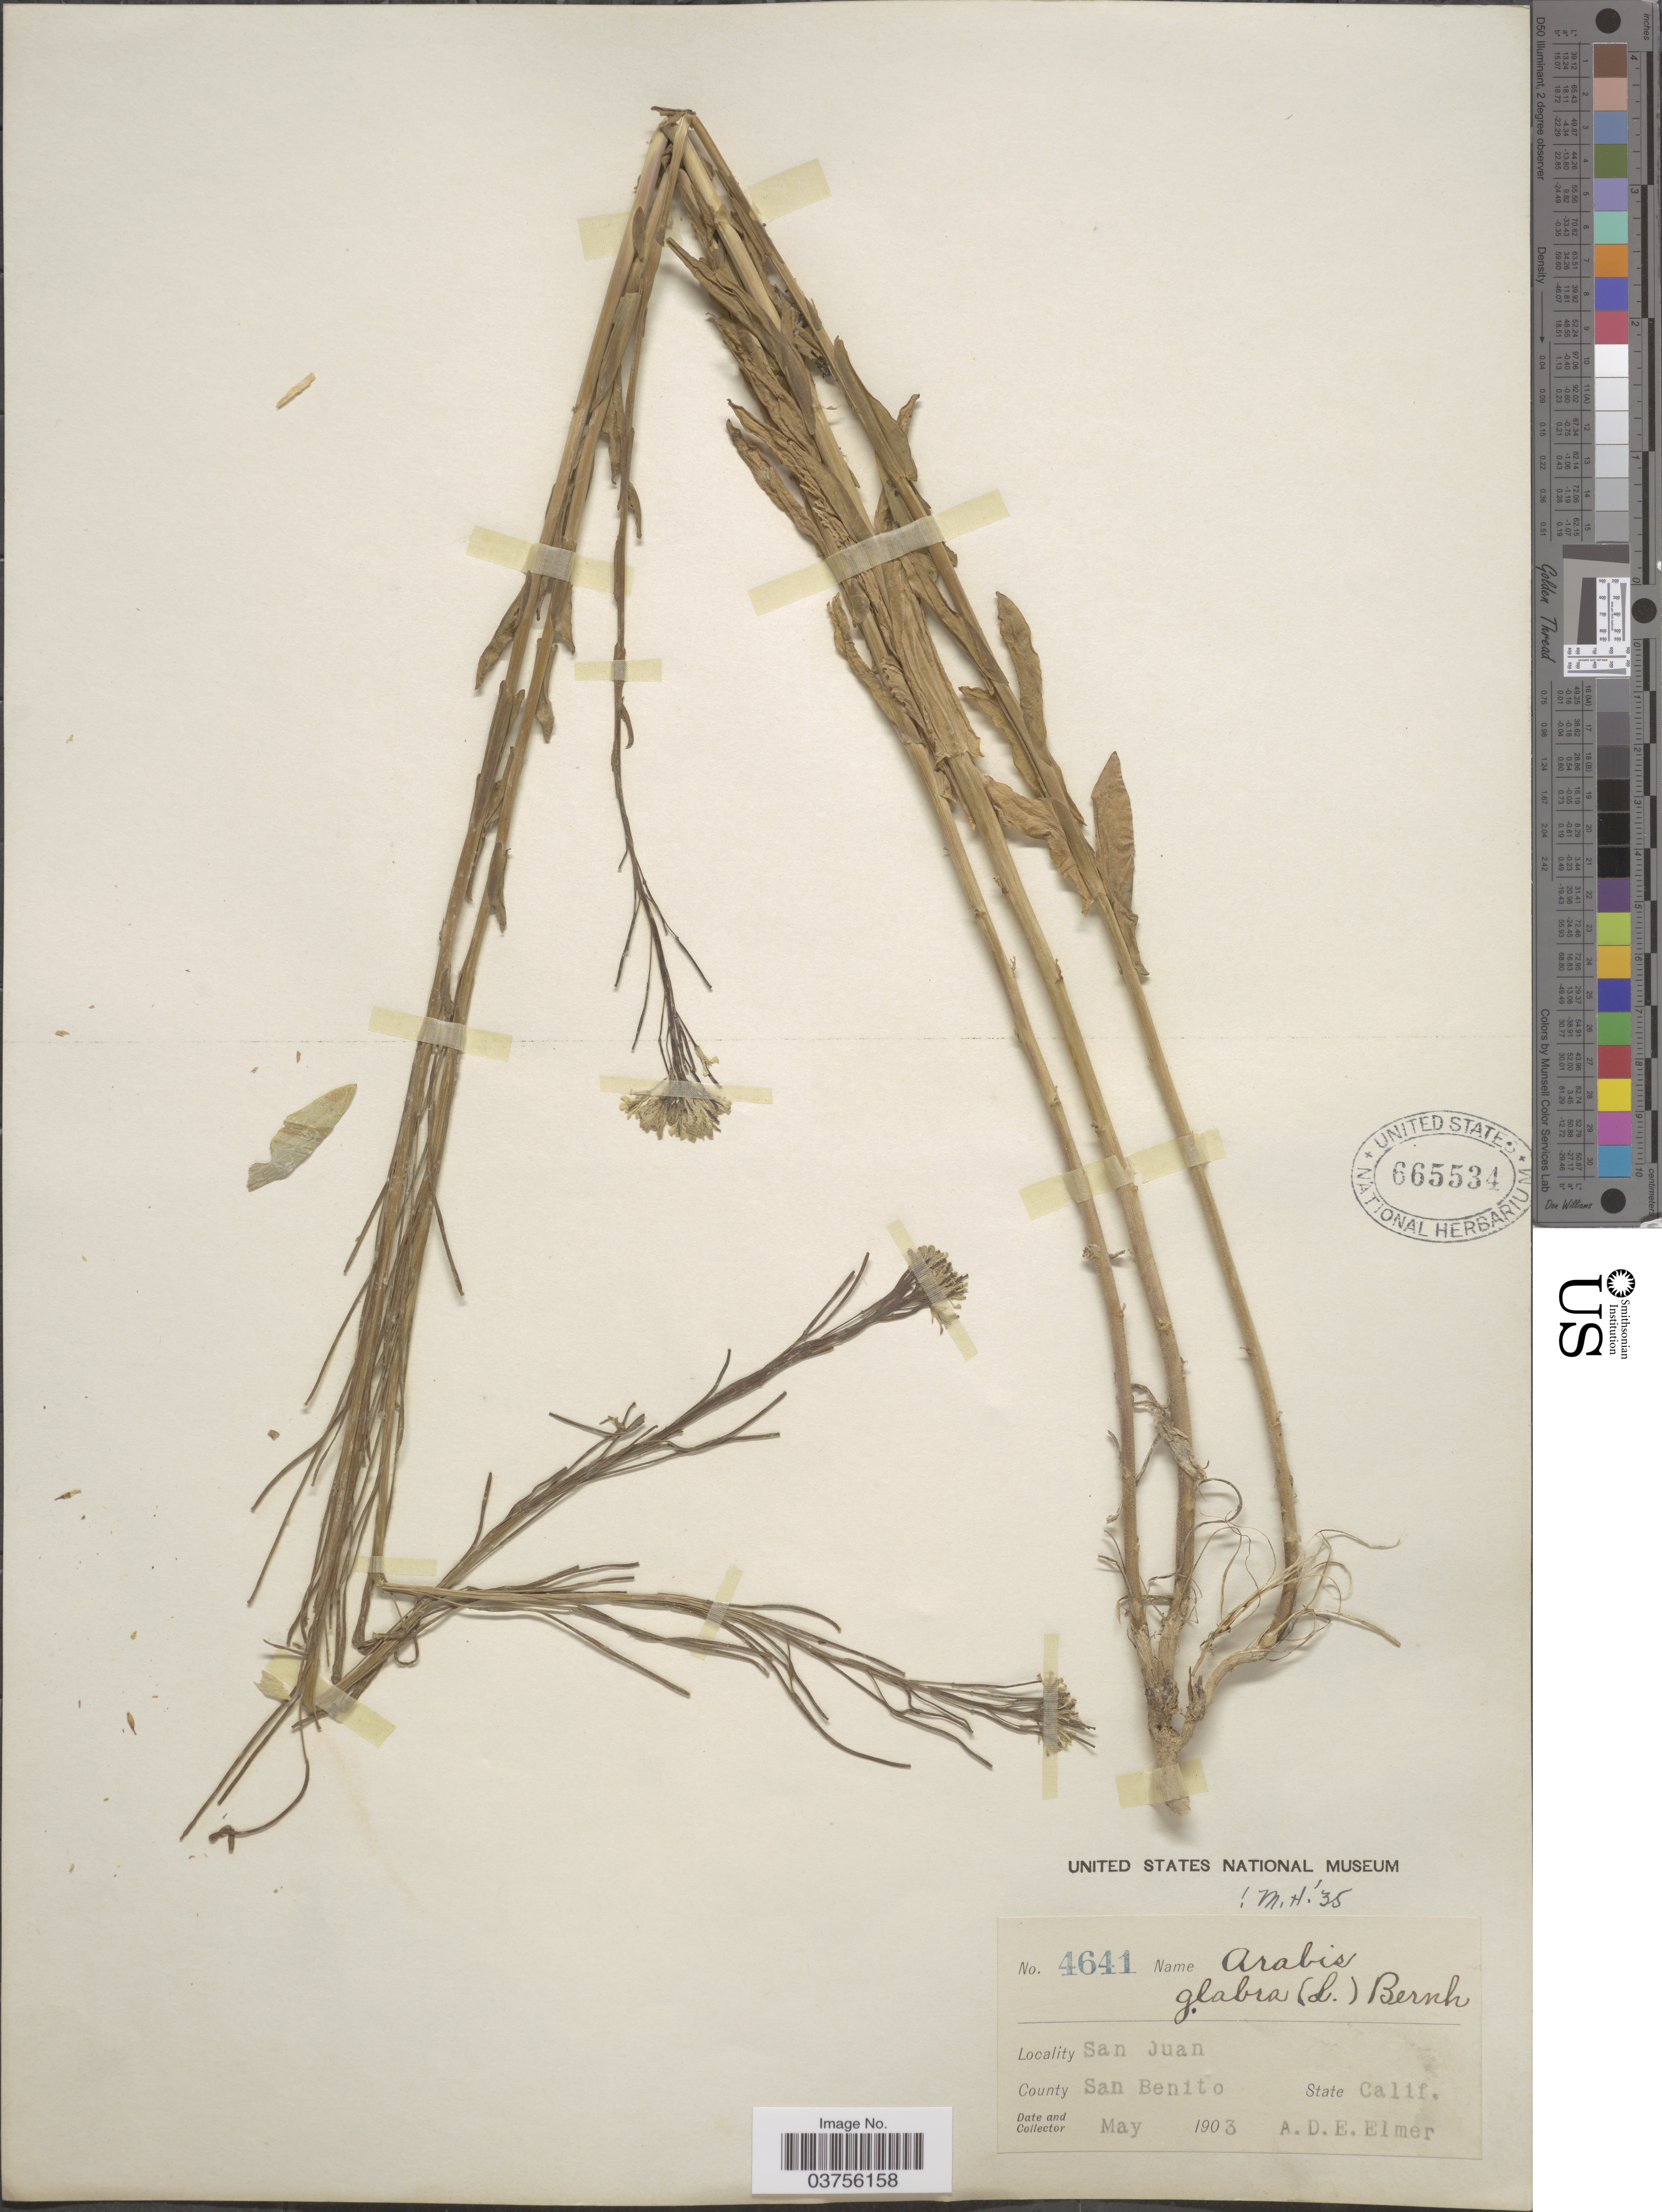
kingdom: Plantae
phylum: Tracheophyta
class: Magnoliopsida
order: Brassicales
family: Brassicaceae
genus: Turritis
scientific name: Turritis glabra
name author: L.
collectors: A. D. E. Elmer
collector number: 4641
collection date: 1903-05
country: United States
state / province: California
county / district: San Benito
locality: San Juan. County San Benito.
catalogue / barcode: US 665534